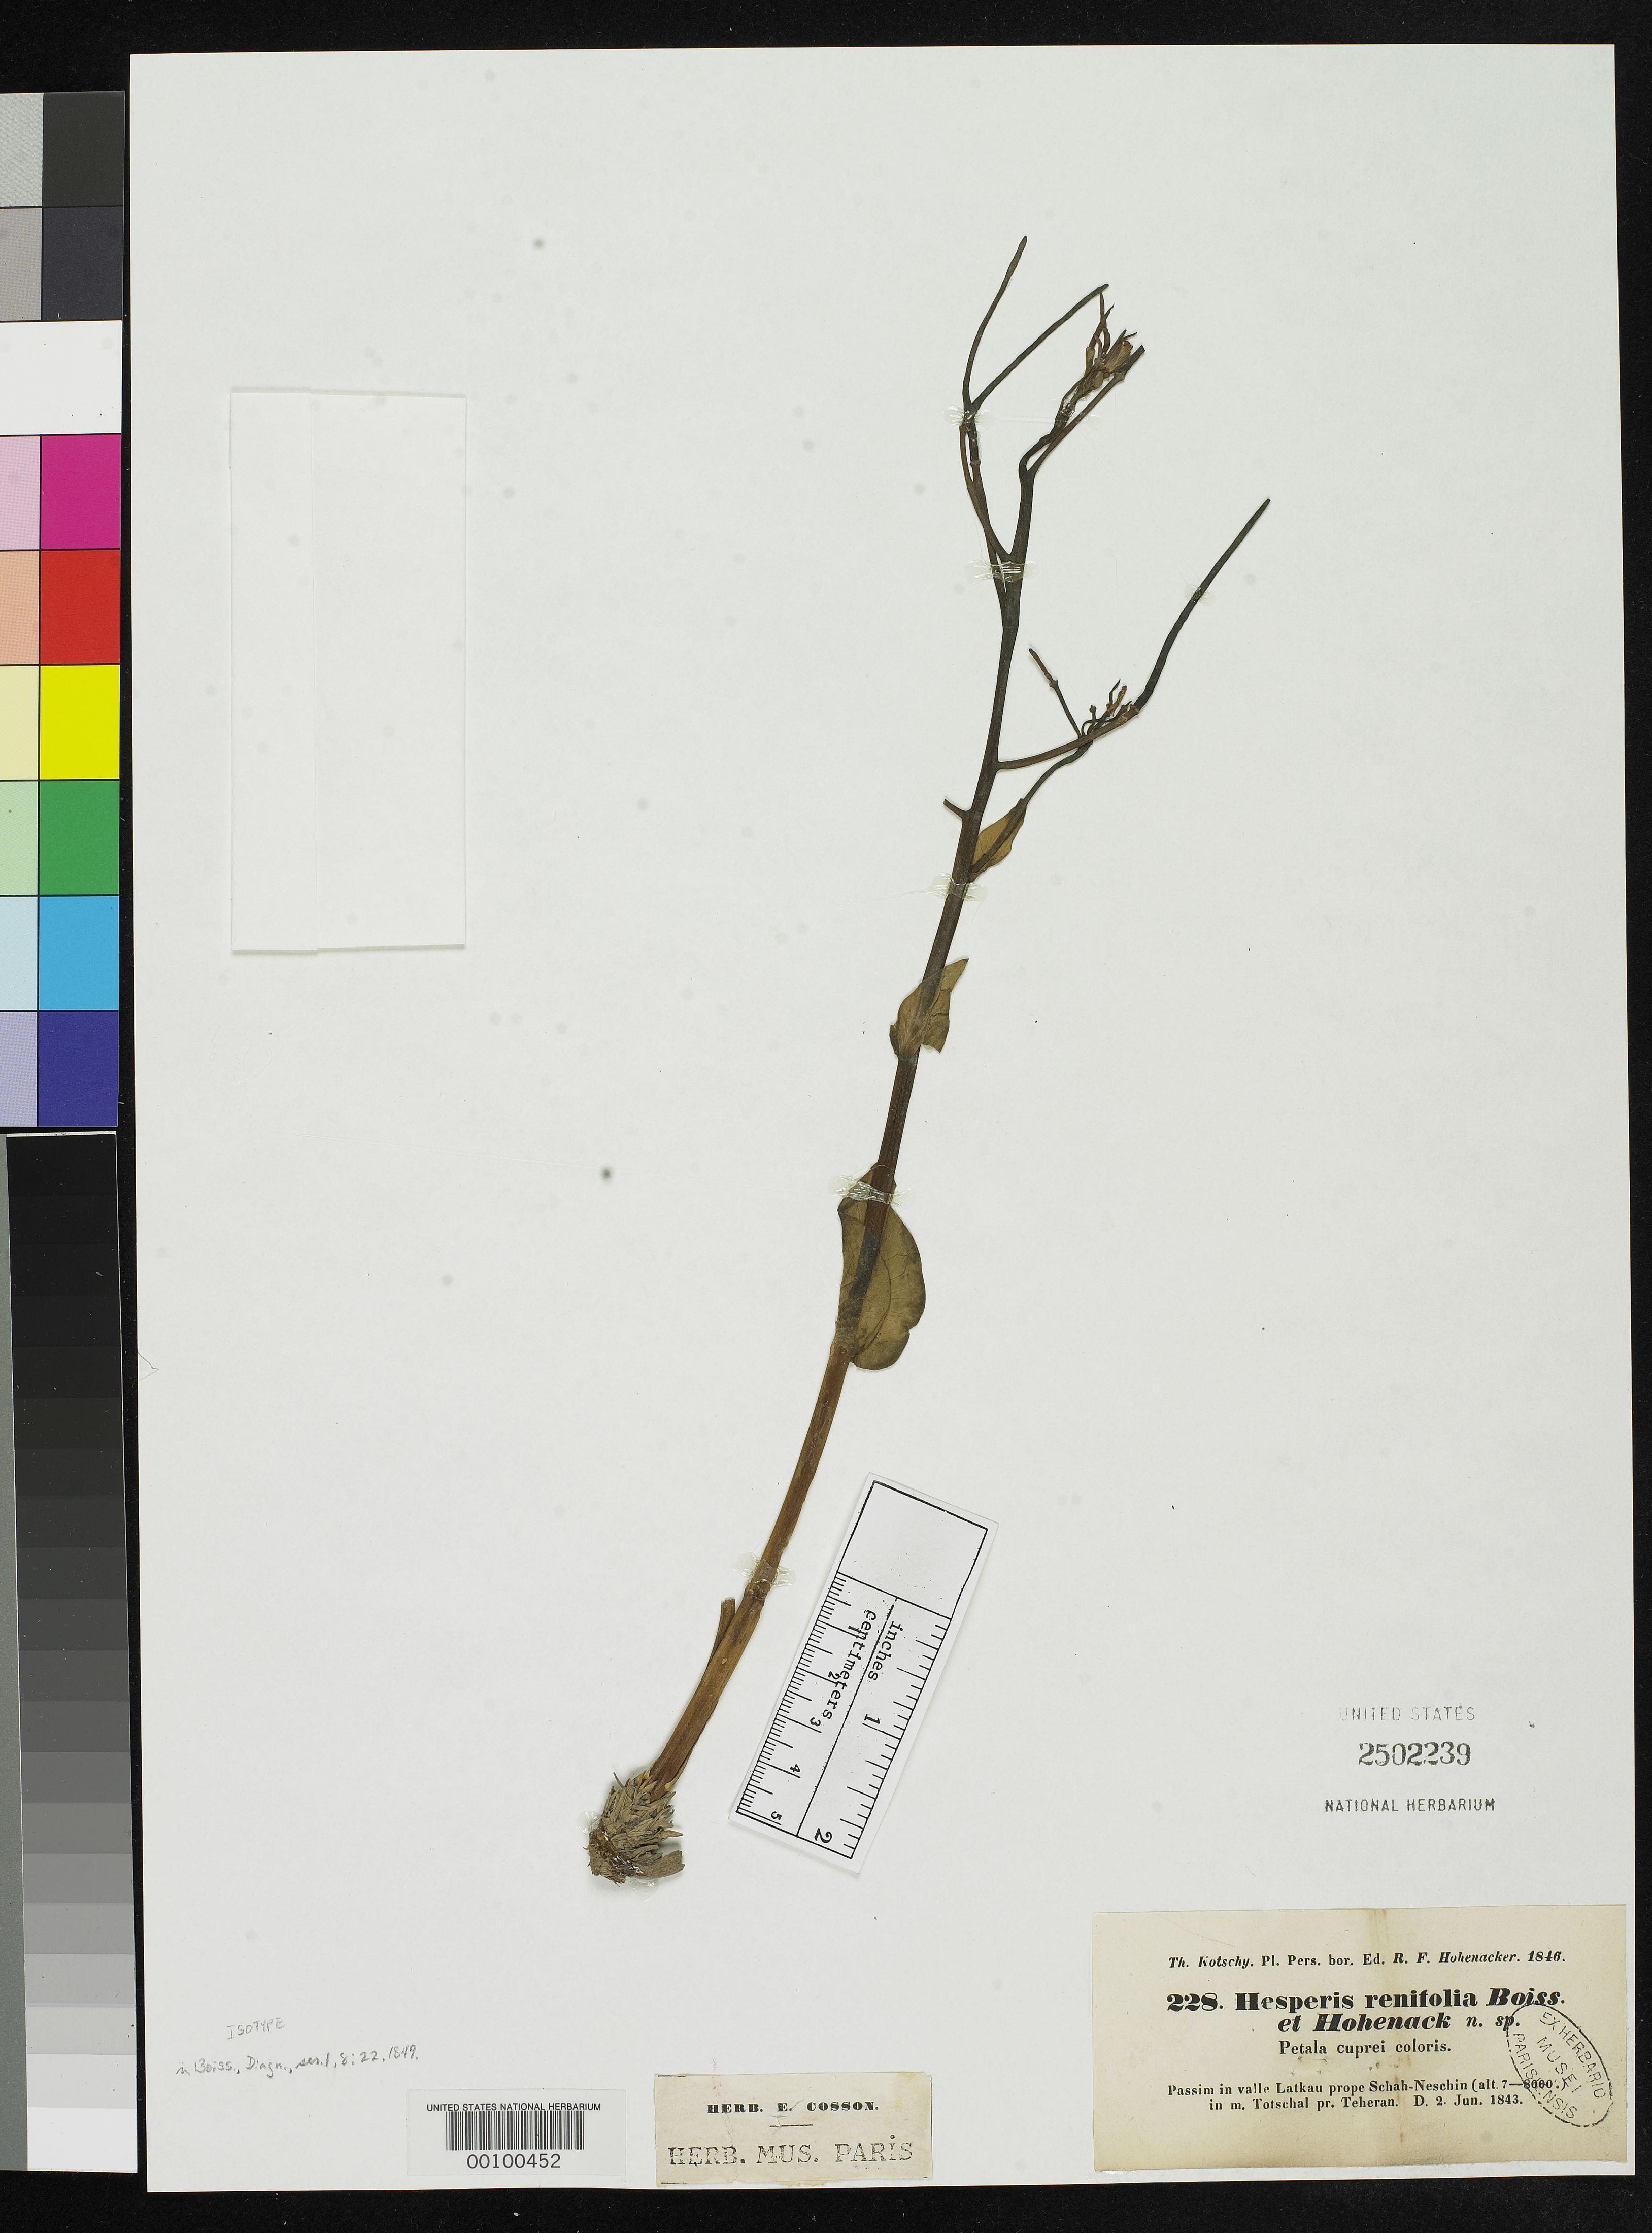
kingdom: Plantae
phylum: Tracheophyta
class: Magnoliopsida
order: Brassicales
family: Brassicaceae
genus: Hesperis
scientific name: Hesperis renifolia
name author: Boiss. & Hohen. in Boiss.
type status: Isotype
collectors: K. G. Kotschy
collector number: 228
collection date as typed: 02 Jun 1843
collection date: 1843-06-02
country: Iran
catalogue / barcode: US 2502239